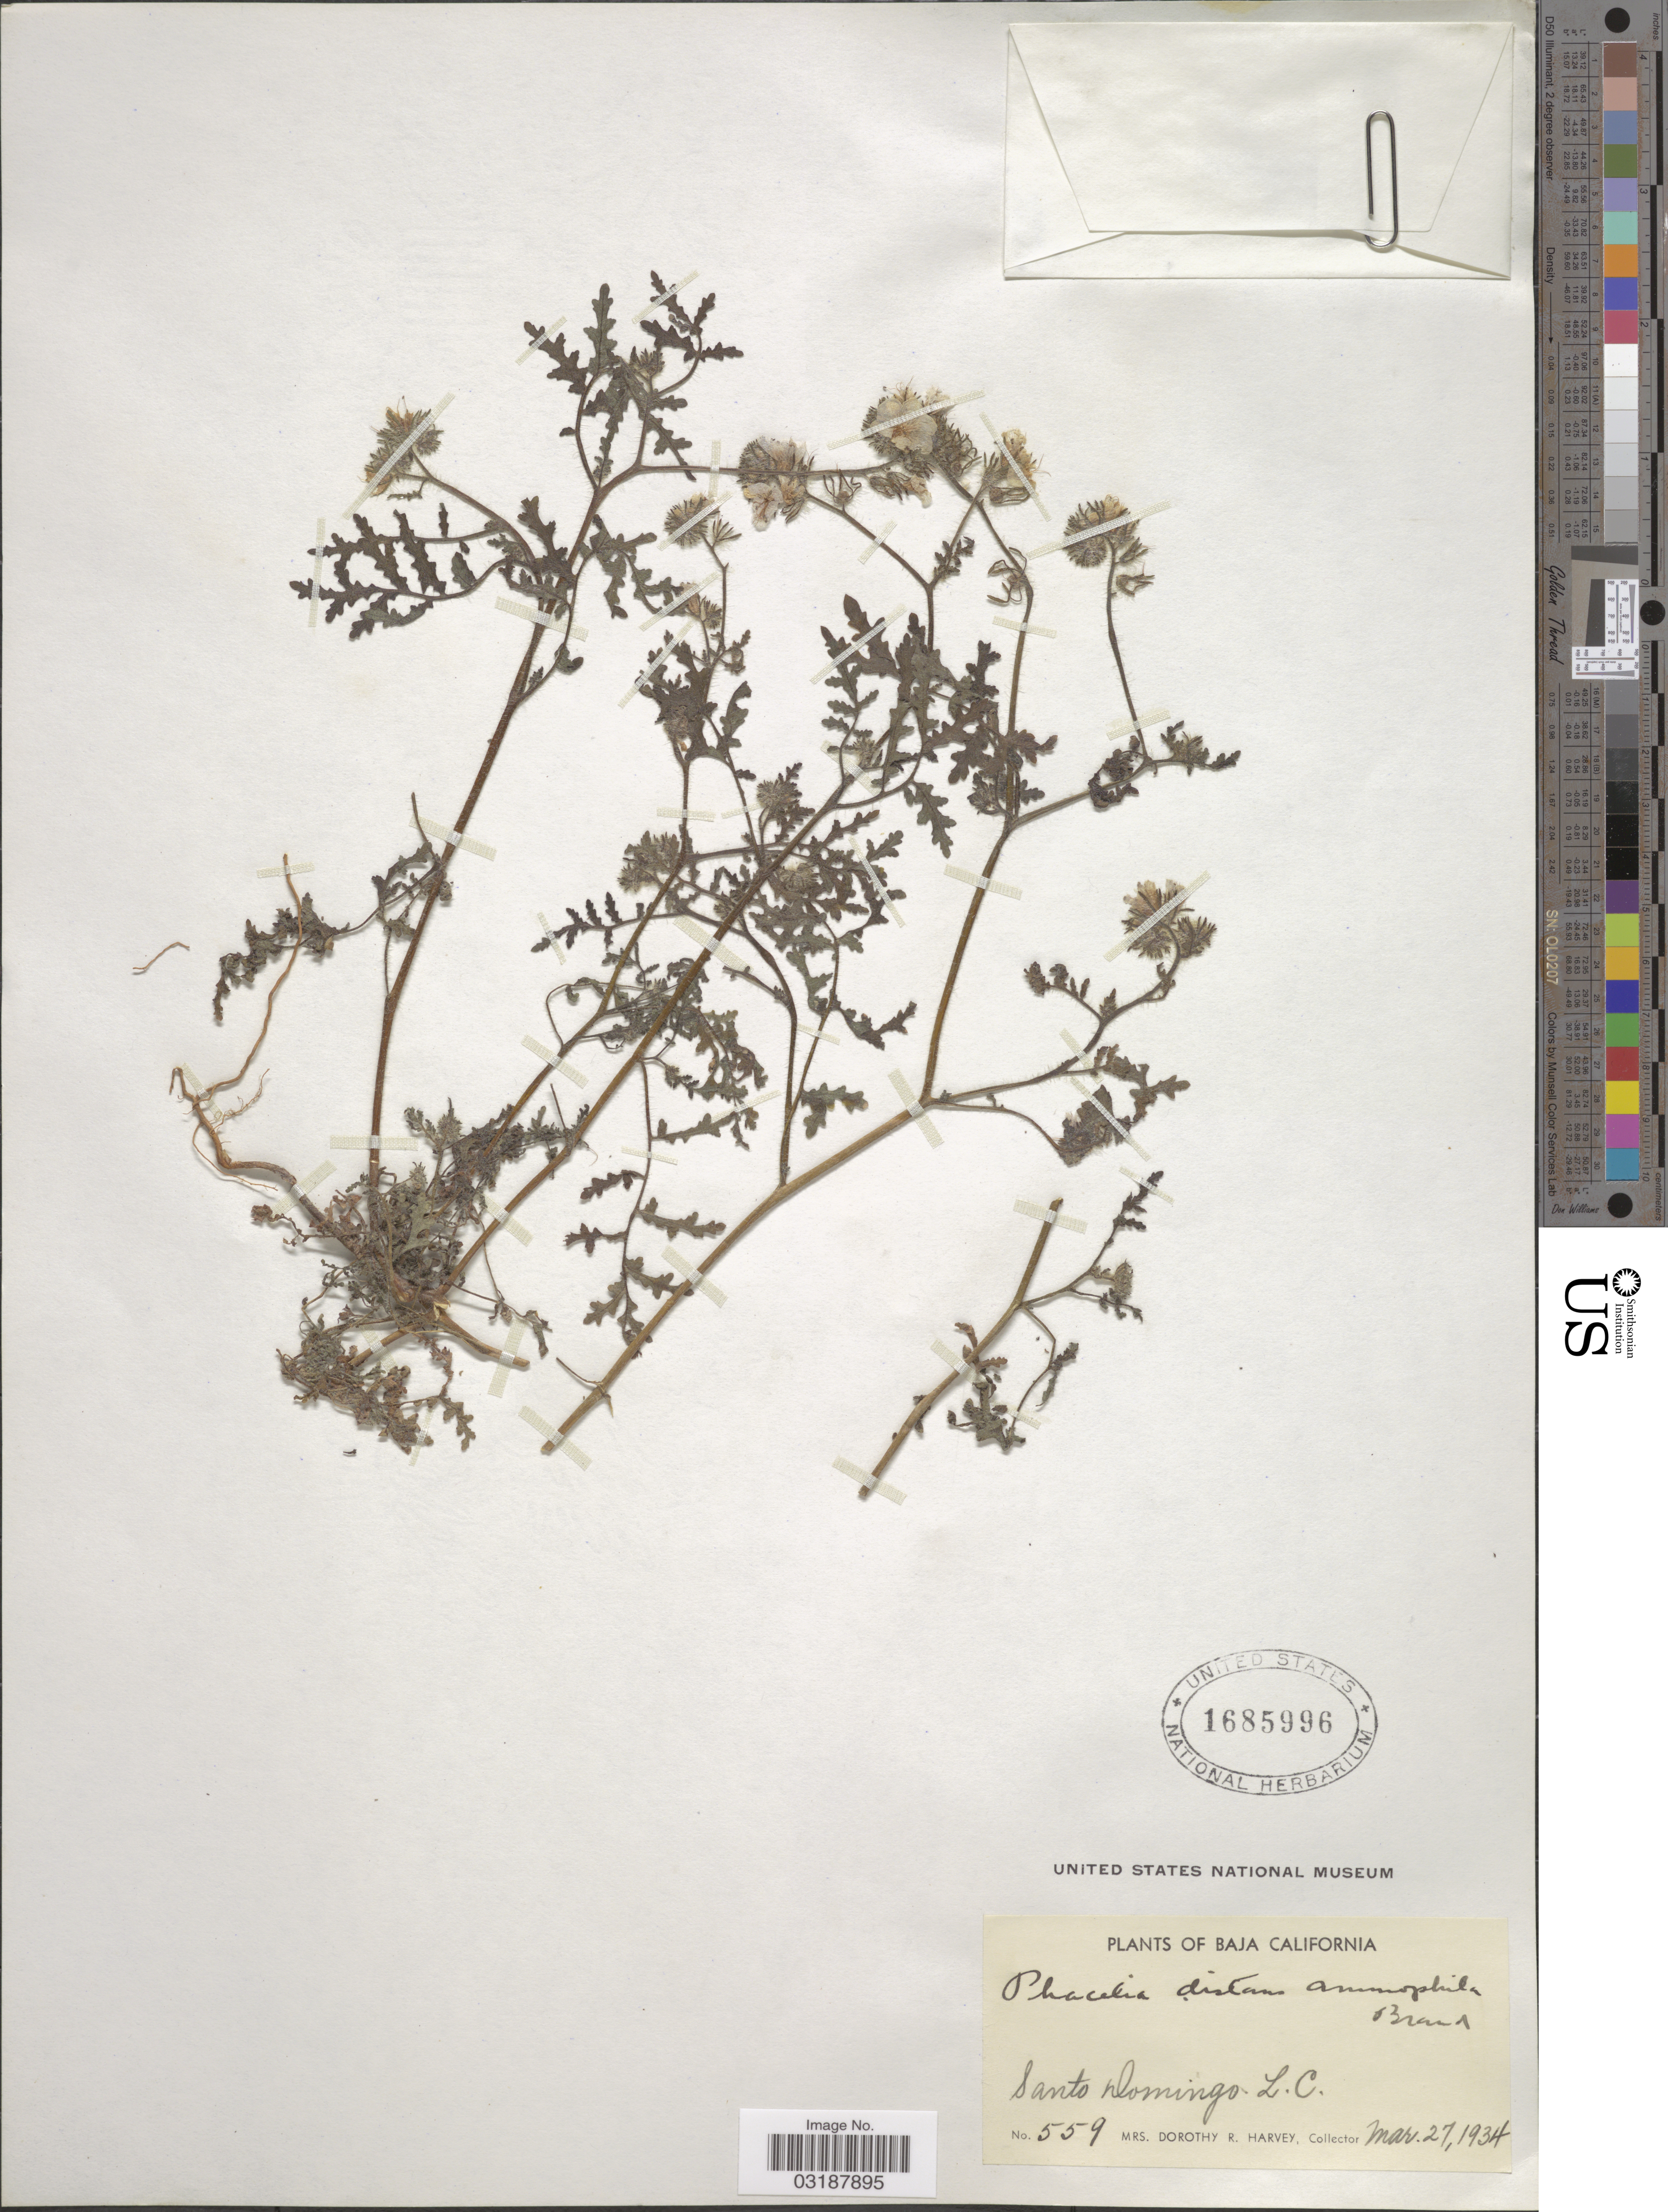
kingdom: Plantae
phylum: Tracheophyta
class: Magnoliopsida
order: Boraginales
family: Hydrophyllaceae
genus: Phacelia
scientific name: Phacelia cicutaria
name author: Greene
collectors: Harvey, Mrs. D. R.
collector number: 559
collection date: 1934-03-27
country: Mexico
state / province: Baja California Sur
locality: Santo Domingo, L. C.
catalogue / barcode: US 1685996